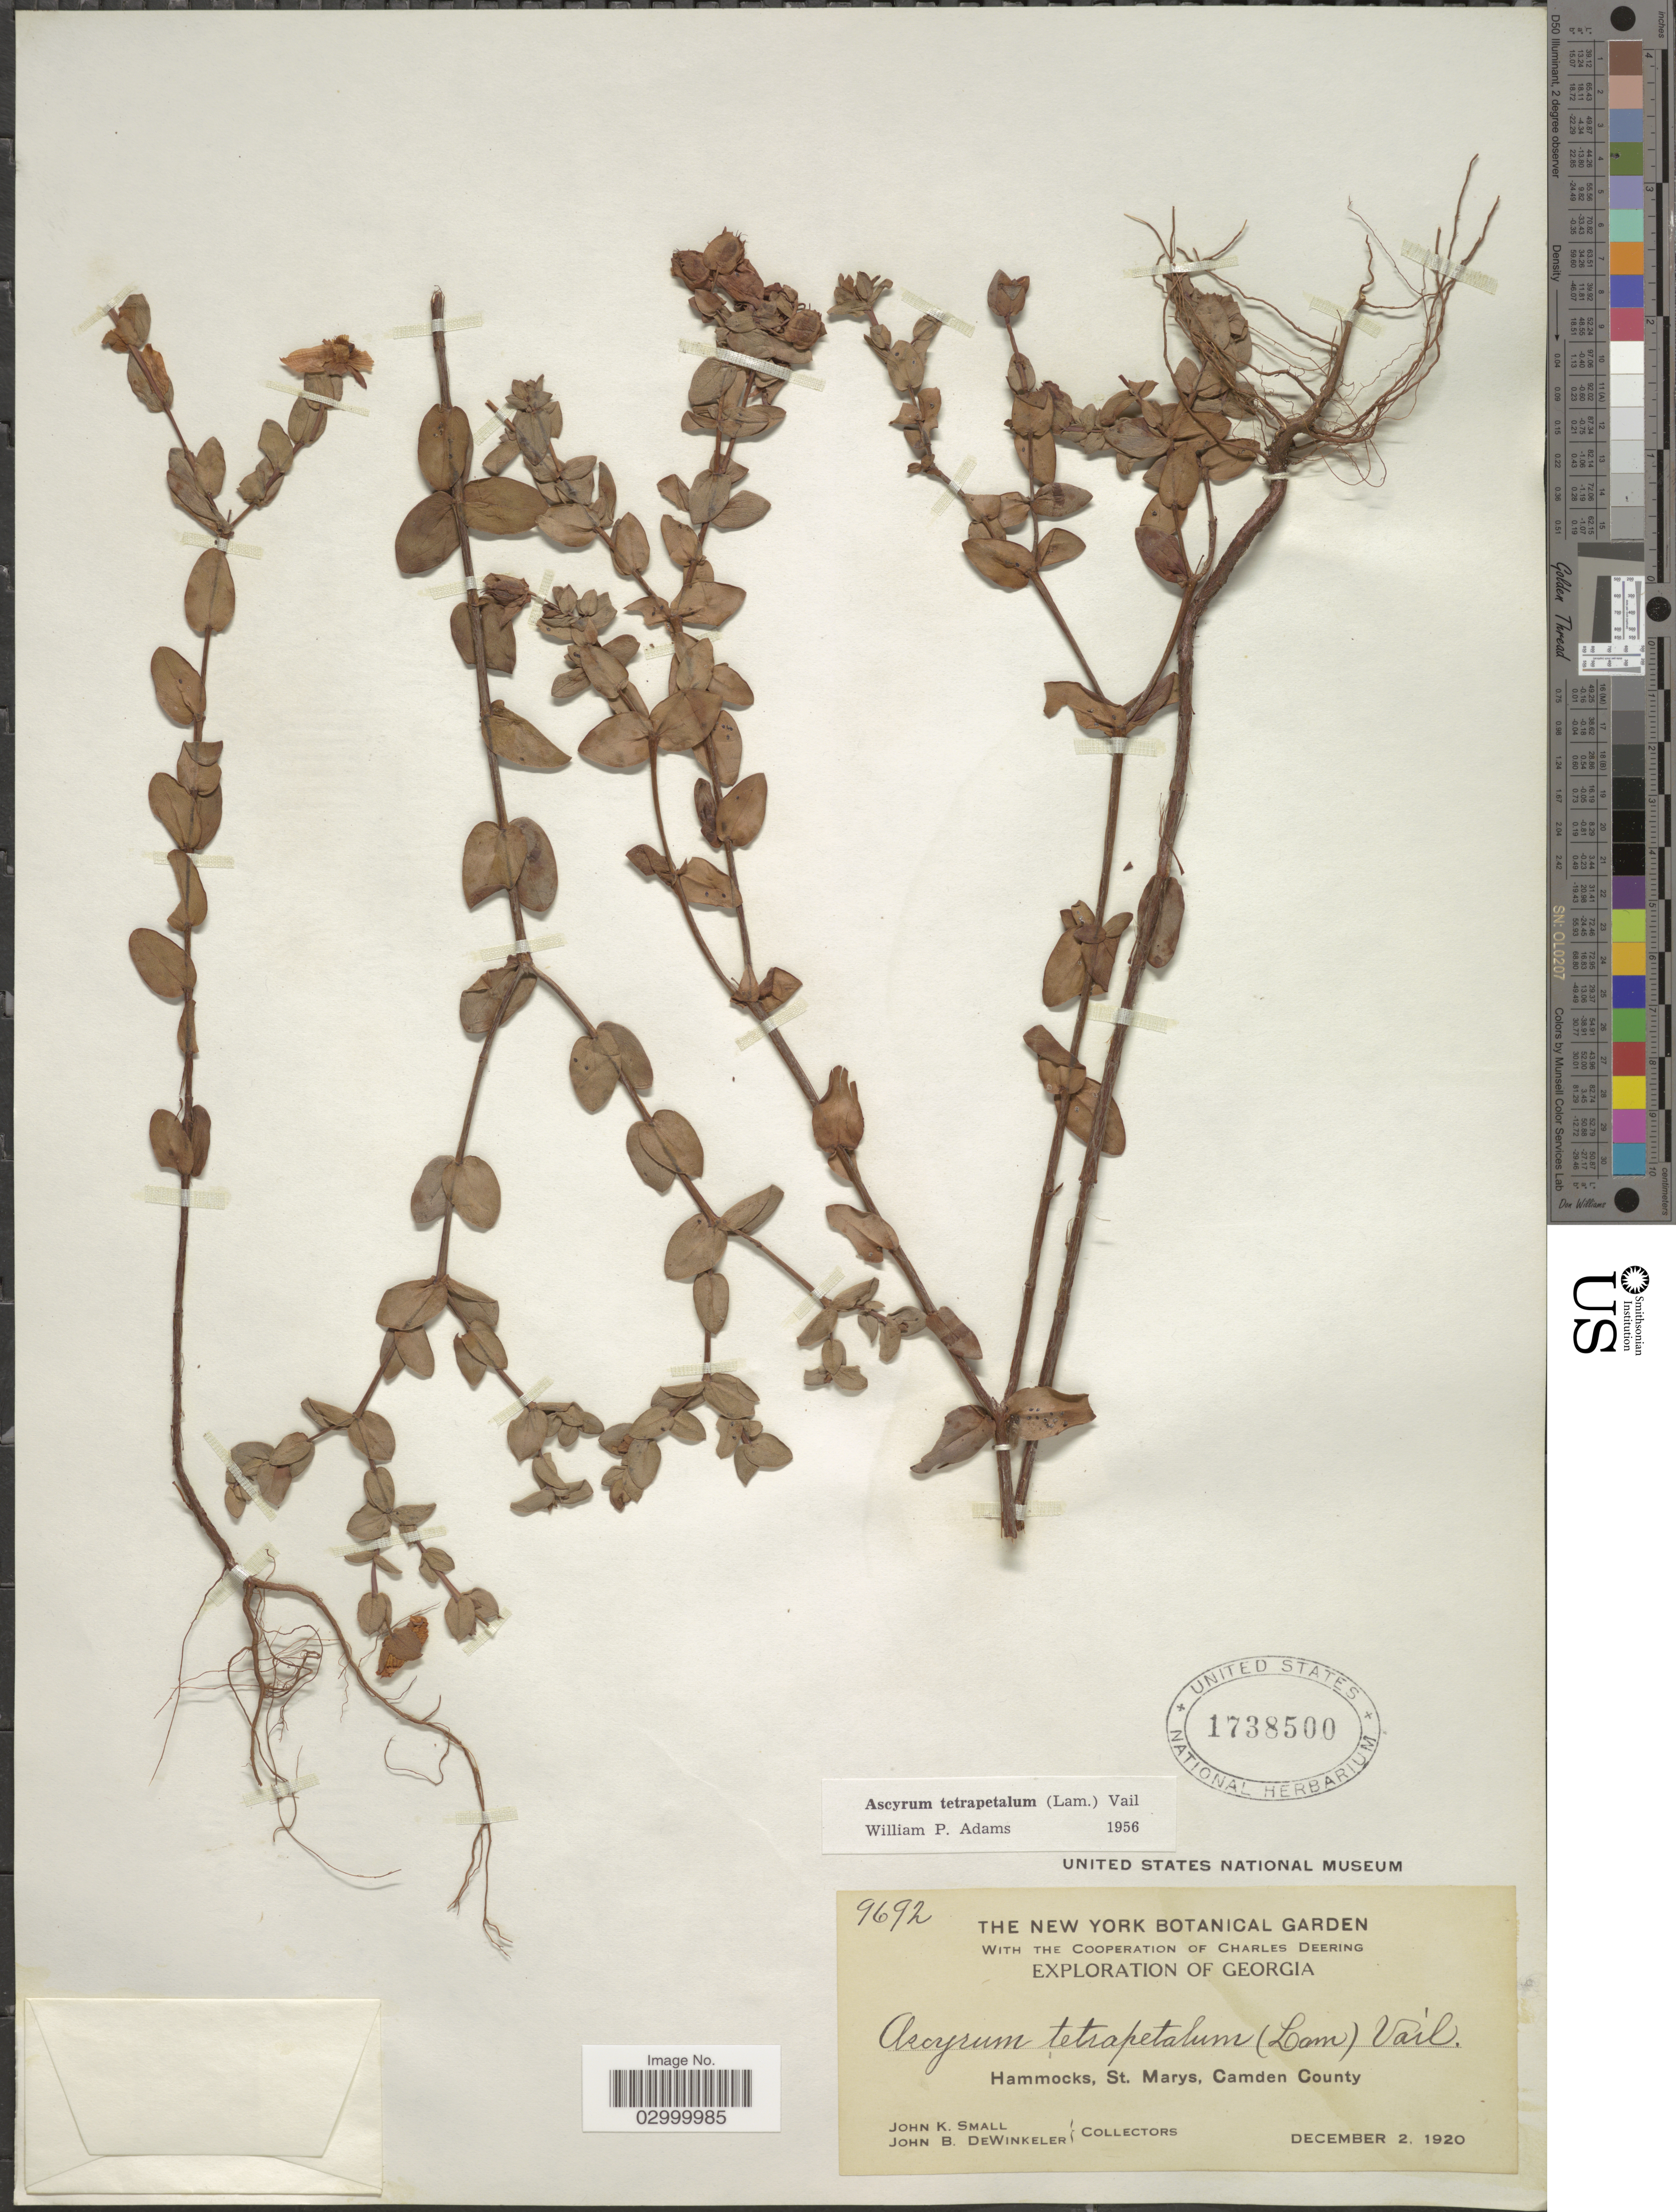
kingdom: Plantae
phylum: Tracheophyta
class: Magnoliopsida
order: Malpighiales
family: Hypericaceae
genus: Hypericum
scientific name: Hypericum tetrapetalum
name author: Lam.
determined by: Strong, Mark T., (BOT), Smithsonian Institution - National Museum of Natural History (UNITED STATES)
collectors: J. K. Small & J. B. Dewinkeler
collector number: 9692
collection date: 1920-12-02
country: United States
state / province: Georgia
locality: Hammocks, St. Marys, Camden County.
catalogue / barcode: US 1738500